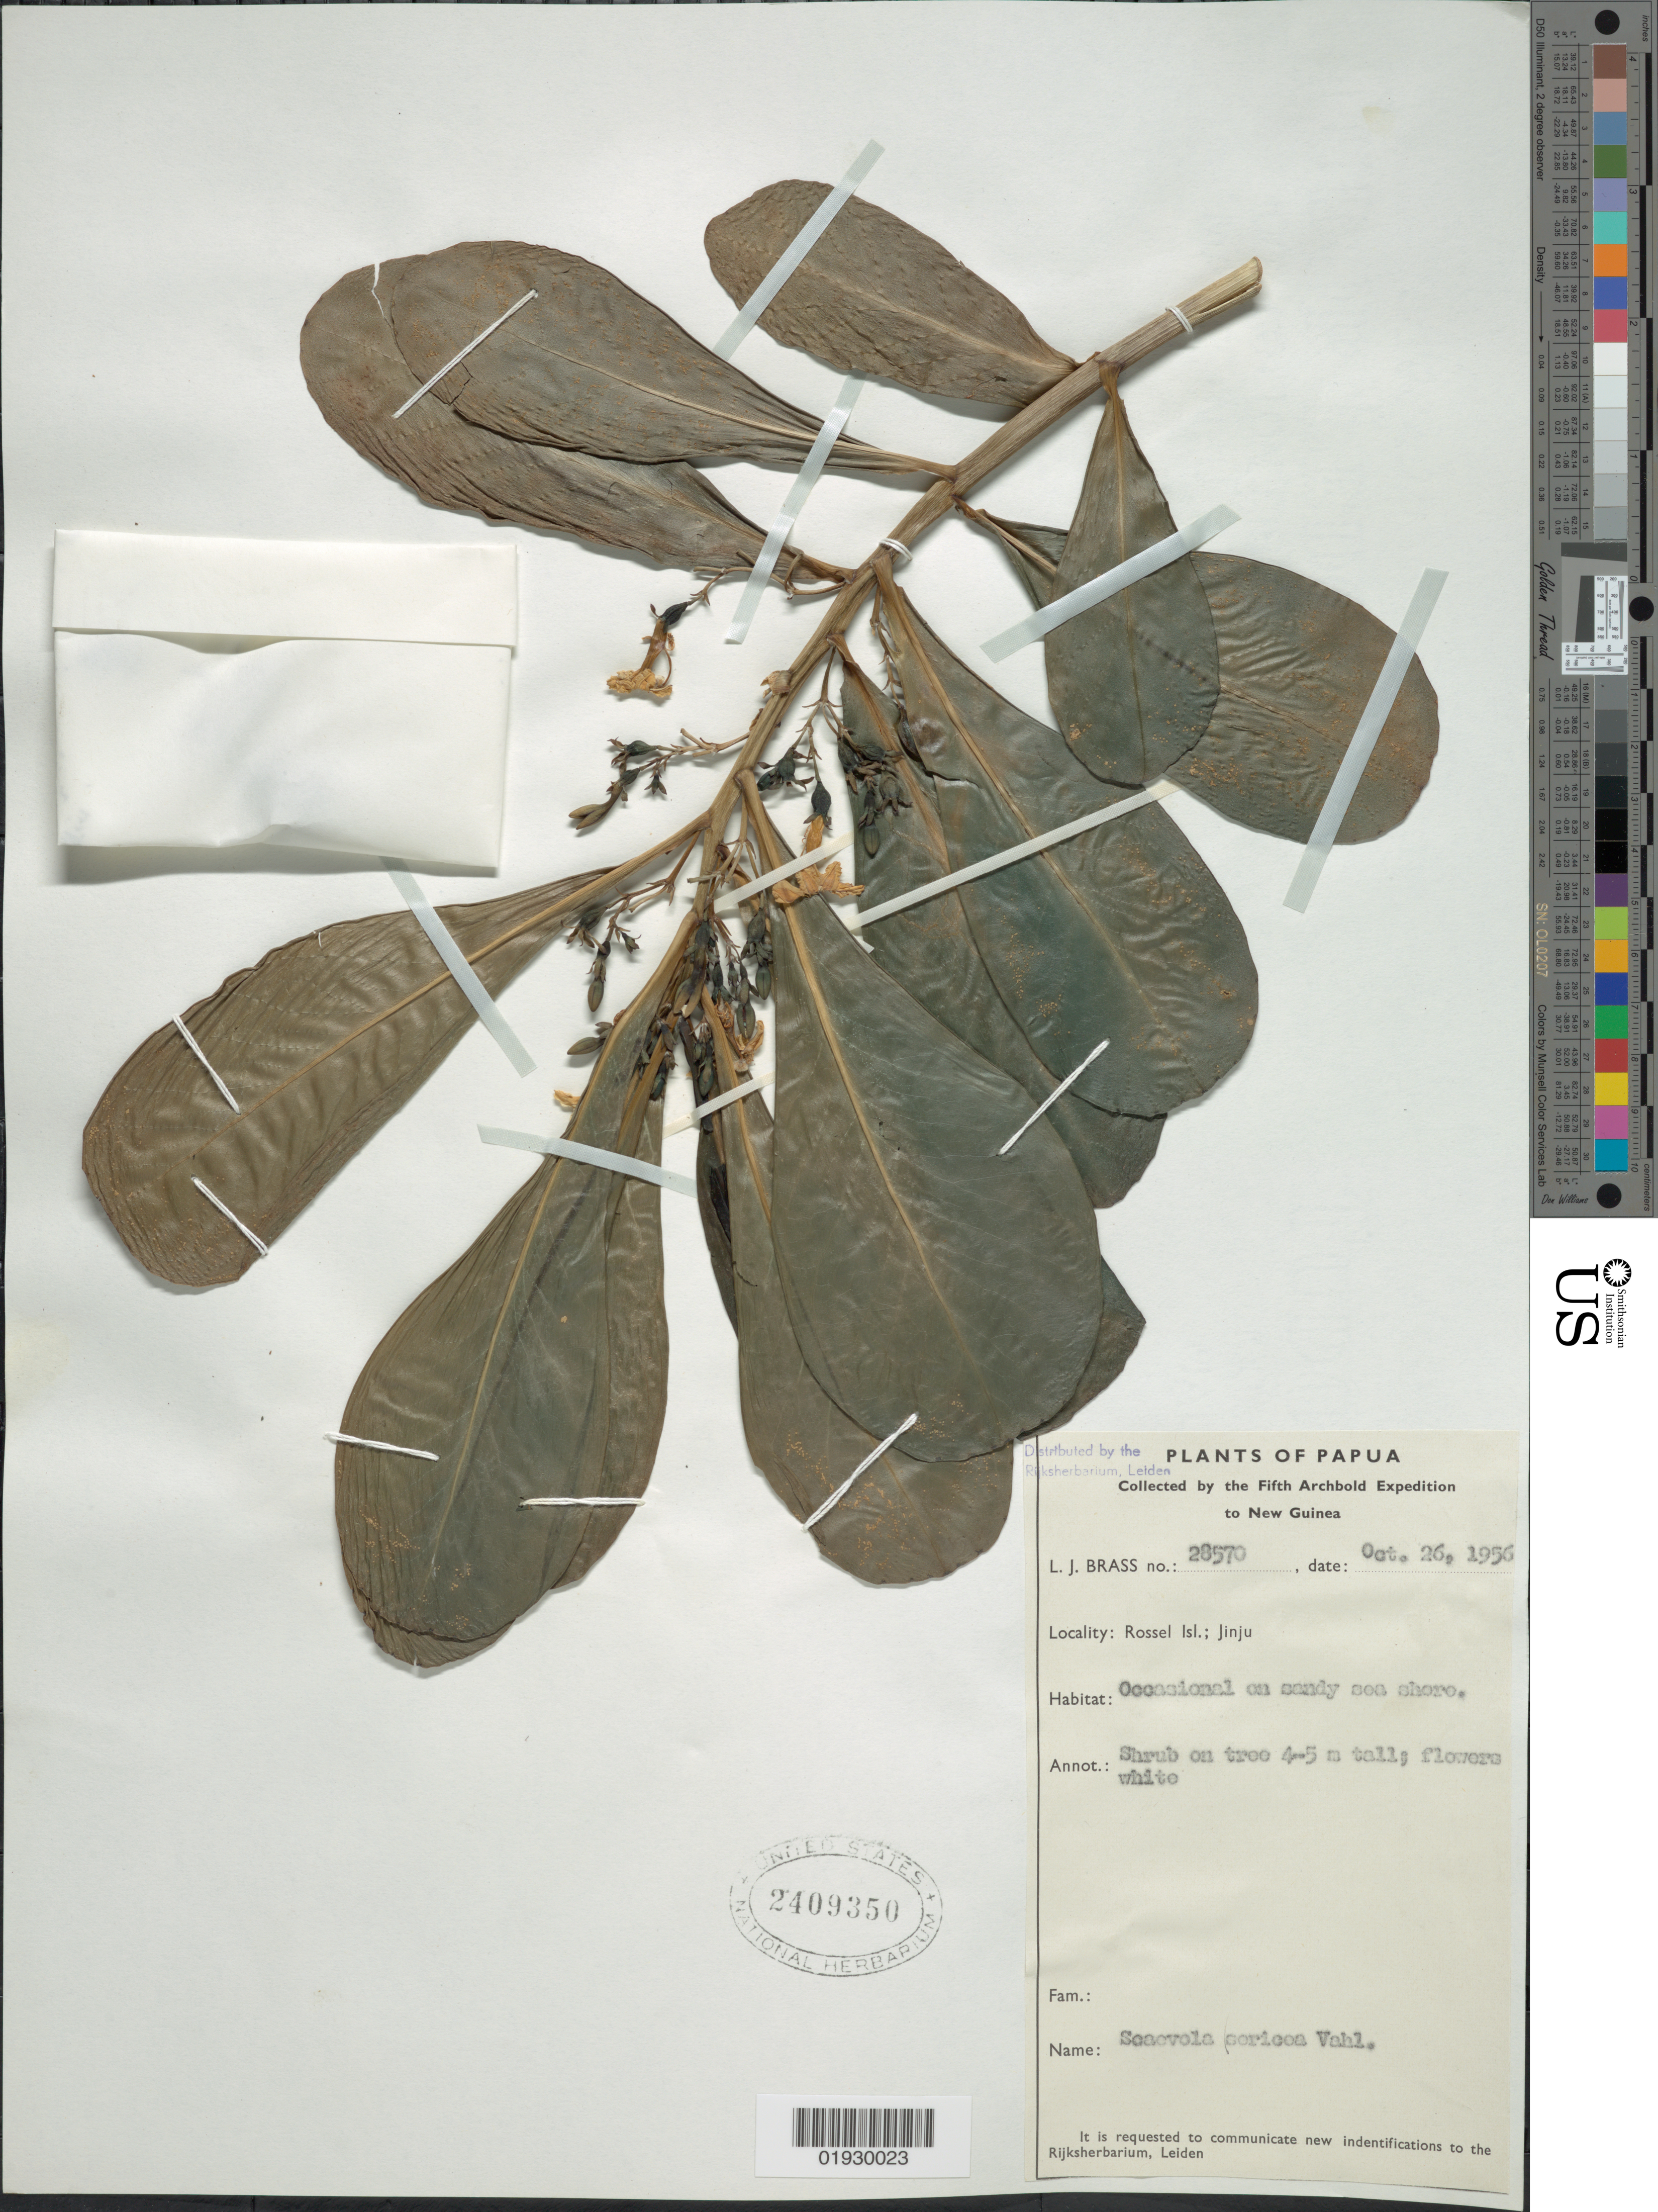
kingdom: Plantae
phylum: Tracheophyta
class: Magnoliopsida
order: Asterales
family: Goodeniaceae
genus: Scaevola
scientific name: Scaevola taccada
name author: (Gaertn.) Roxb.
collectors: L. J. Brass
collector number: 28570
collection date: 1956-10-26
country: Papua New Guinea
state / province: Milne Bay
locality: New Guinea, Rossel Isl., Jinju.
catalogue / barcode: US 2409350